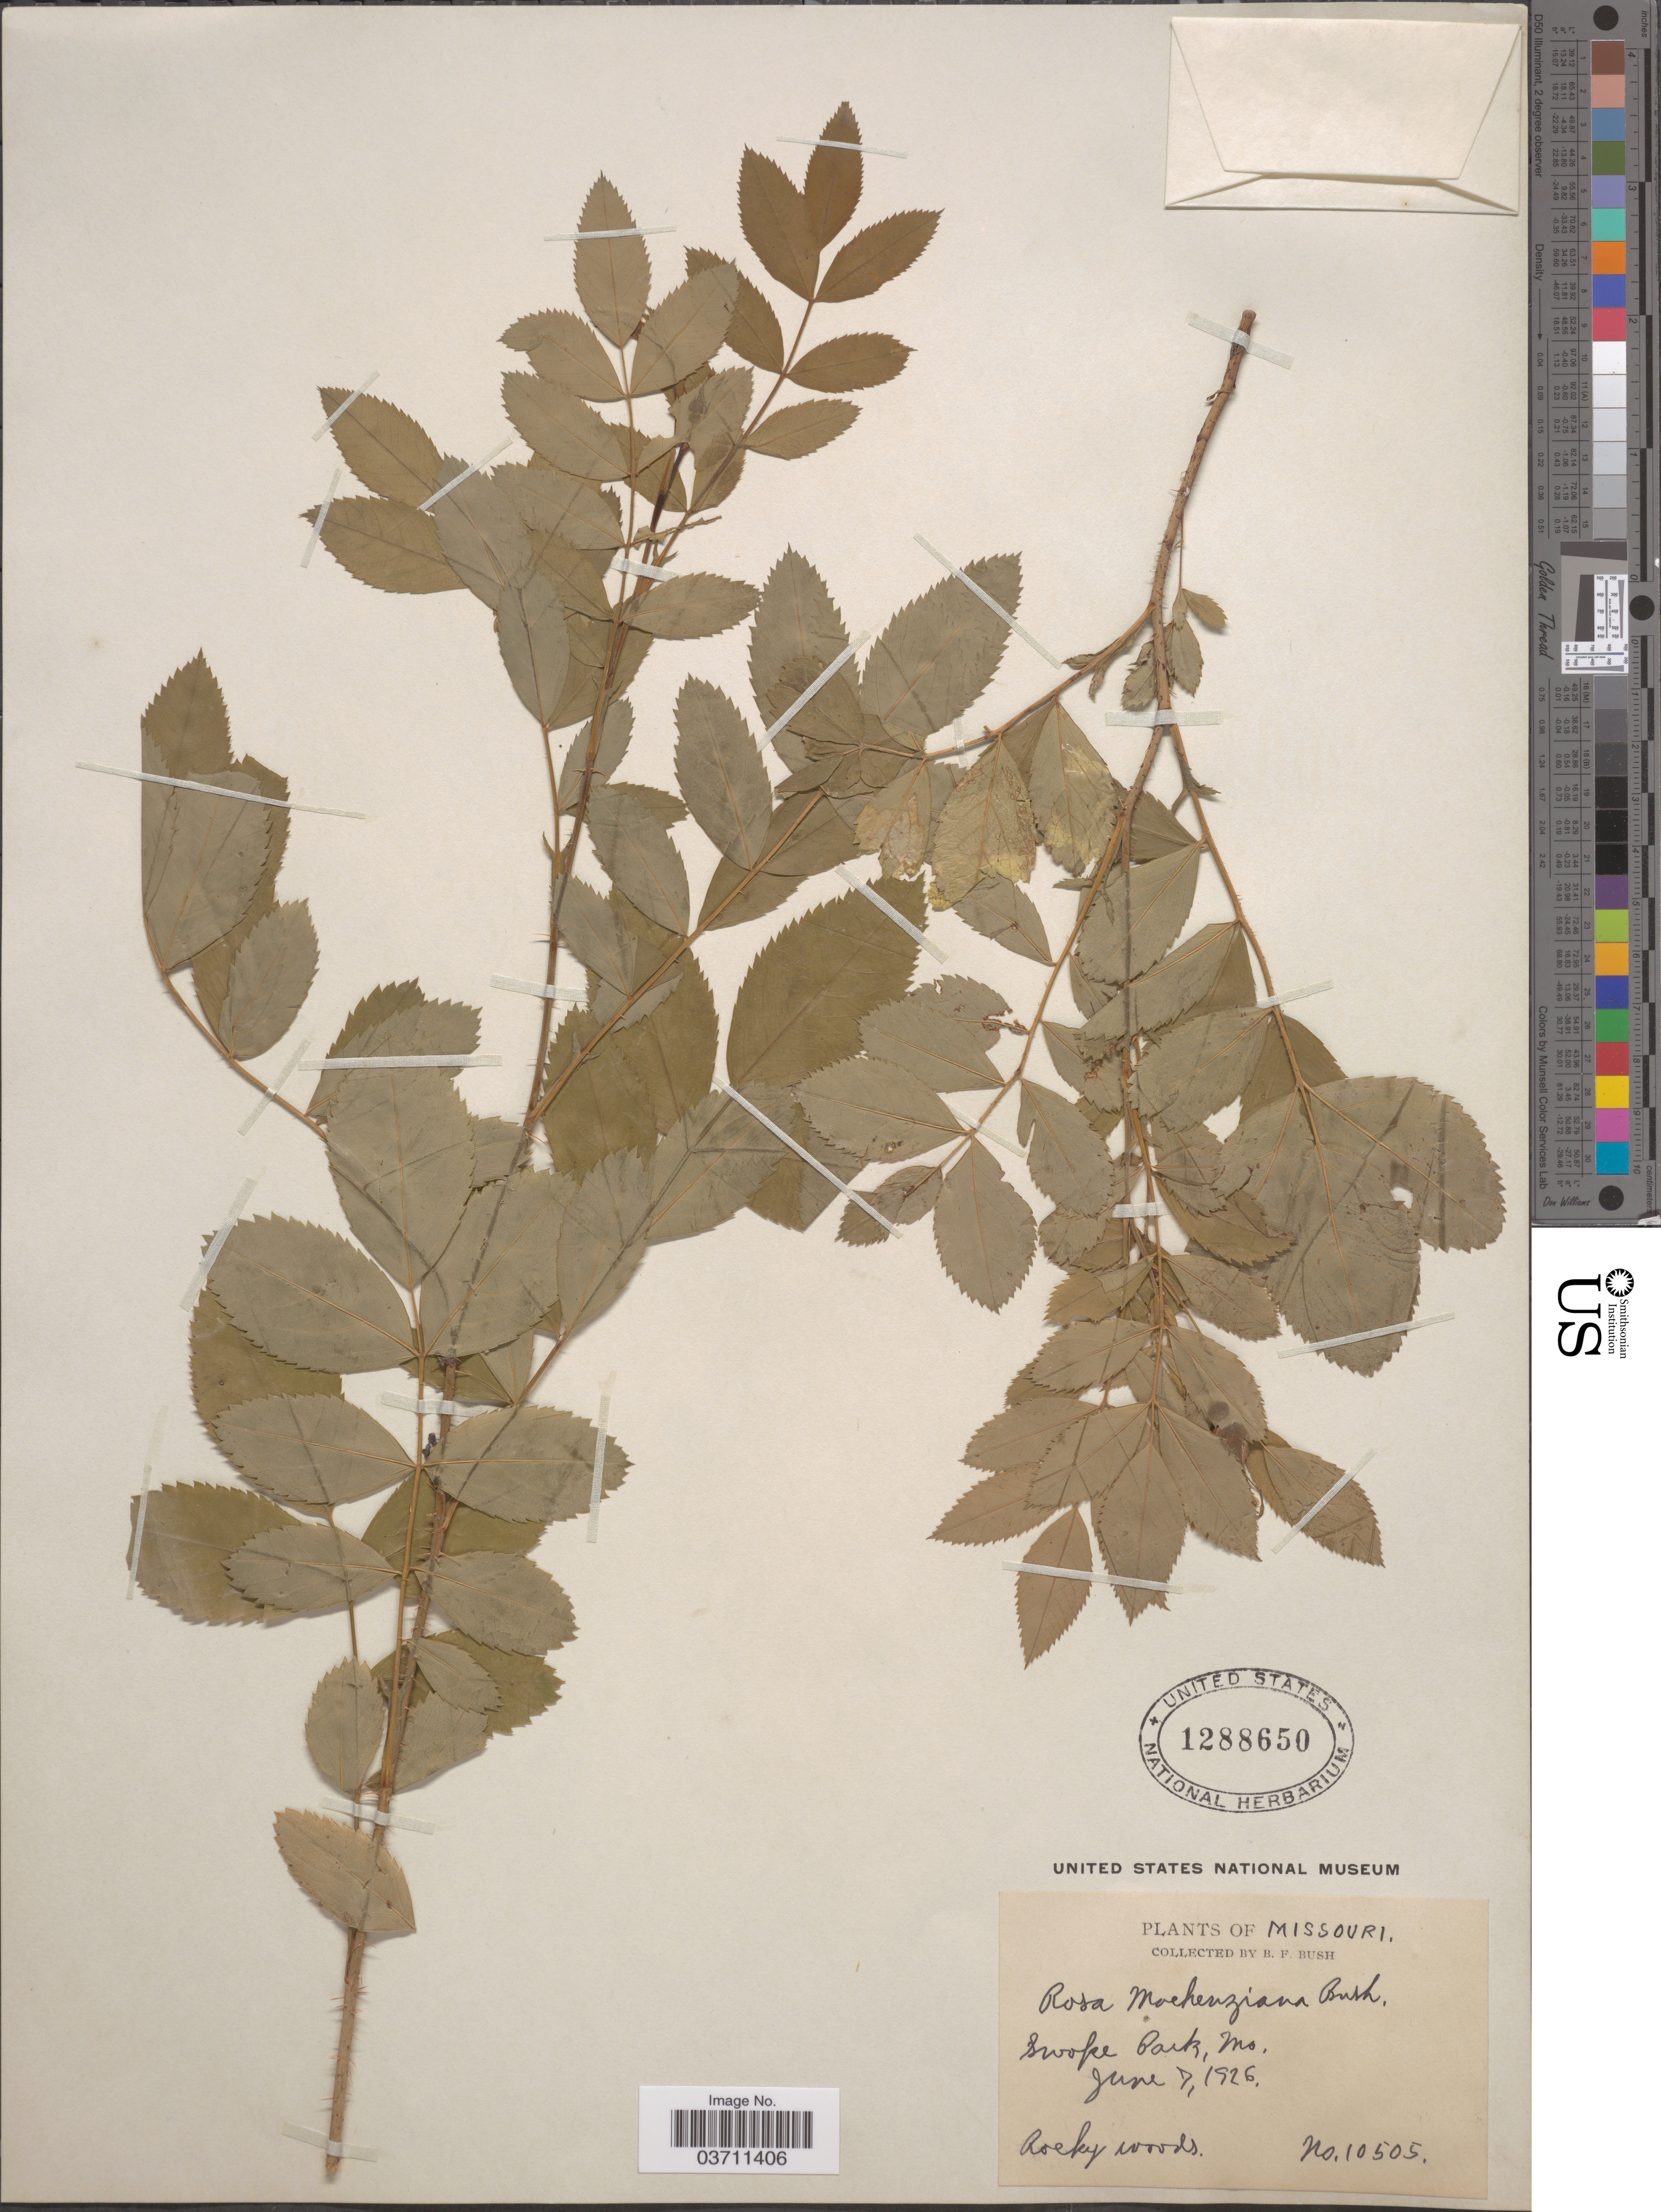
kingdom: Plantae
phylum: Tracheophyta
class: Magnoliopsida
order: Rosales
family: Rosaceae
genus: Rosa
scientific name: Rosa mackenziana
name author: Bush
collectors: B. F. Bush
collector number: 10505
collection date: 1926-06-07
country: United States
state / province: Missouri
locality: Swope Park.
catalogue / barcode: US 1288650